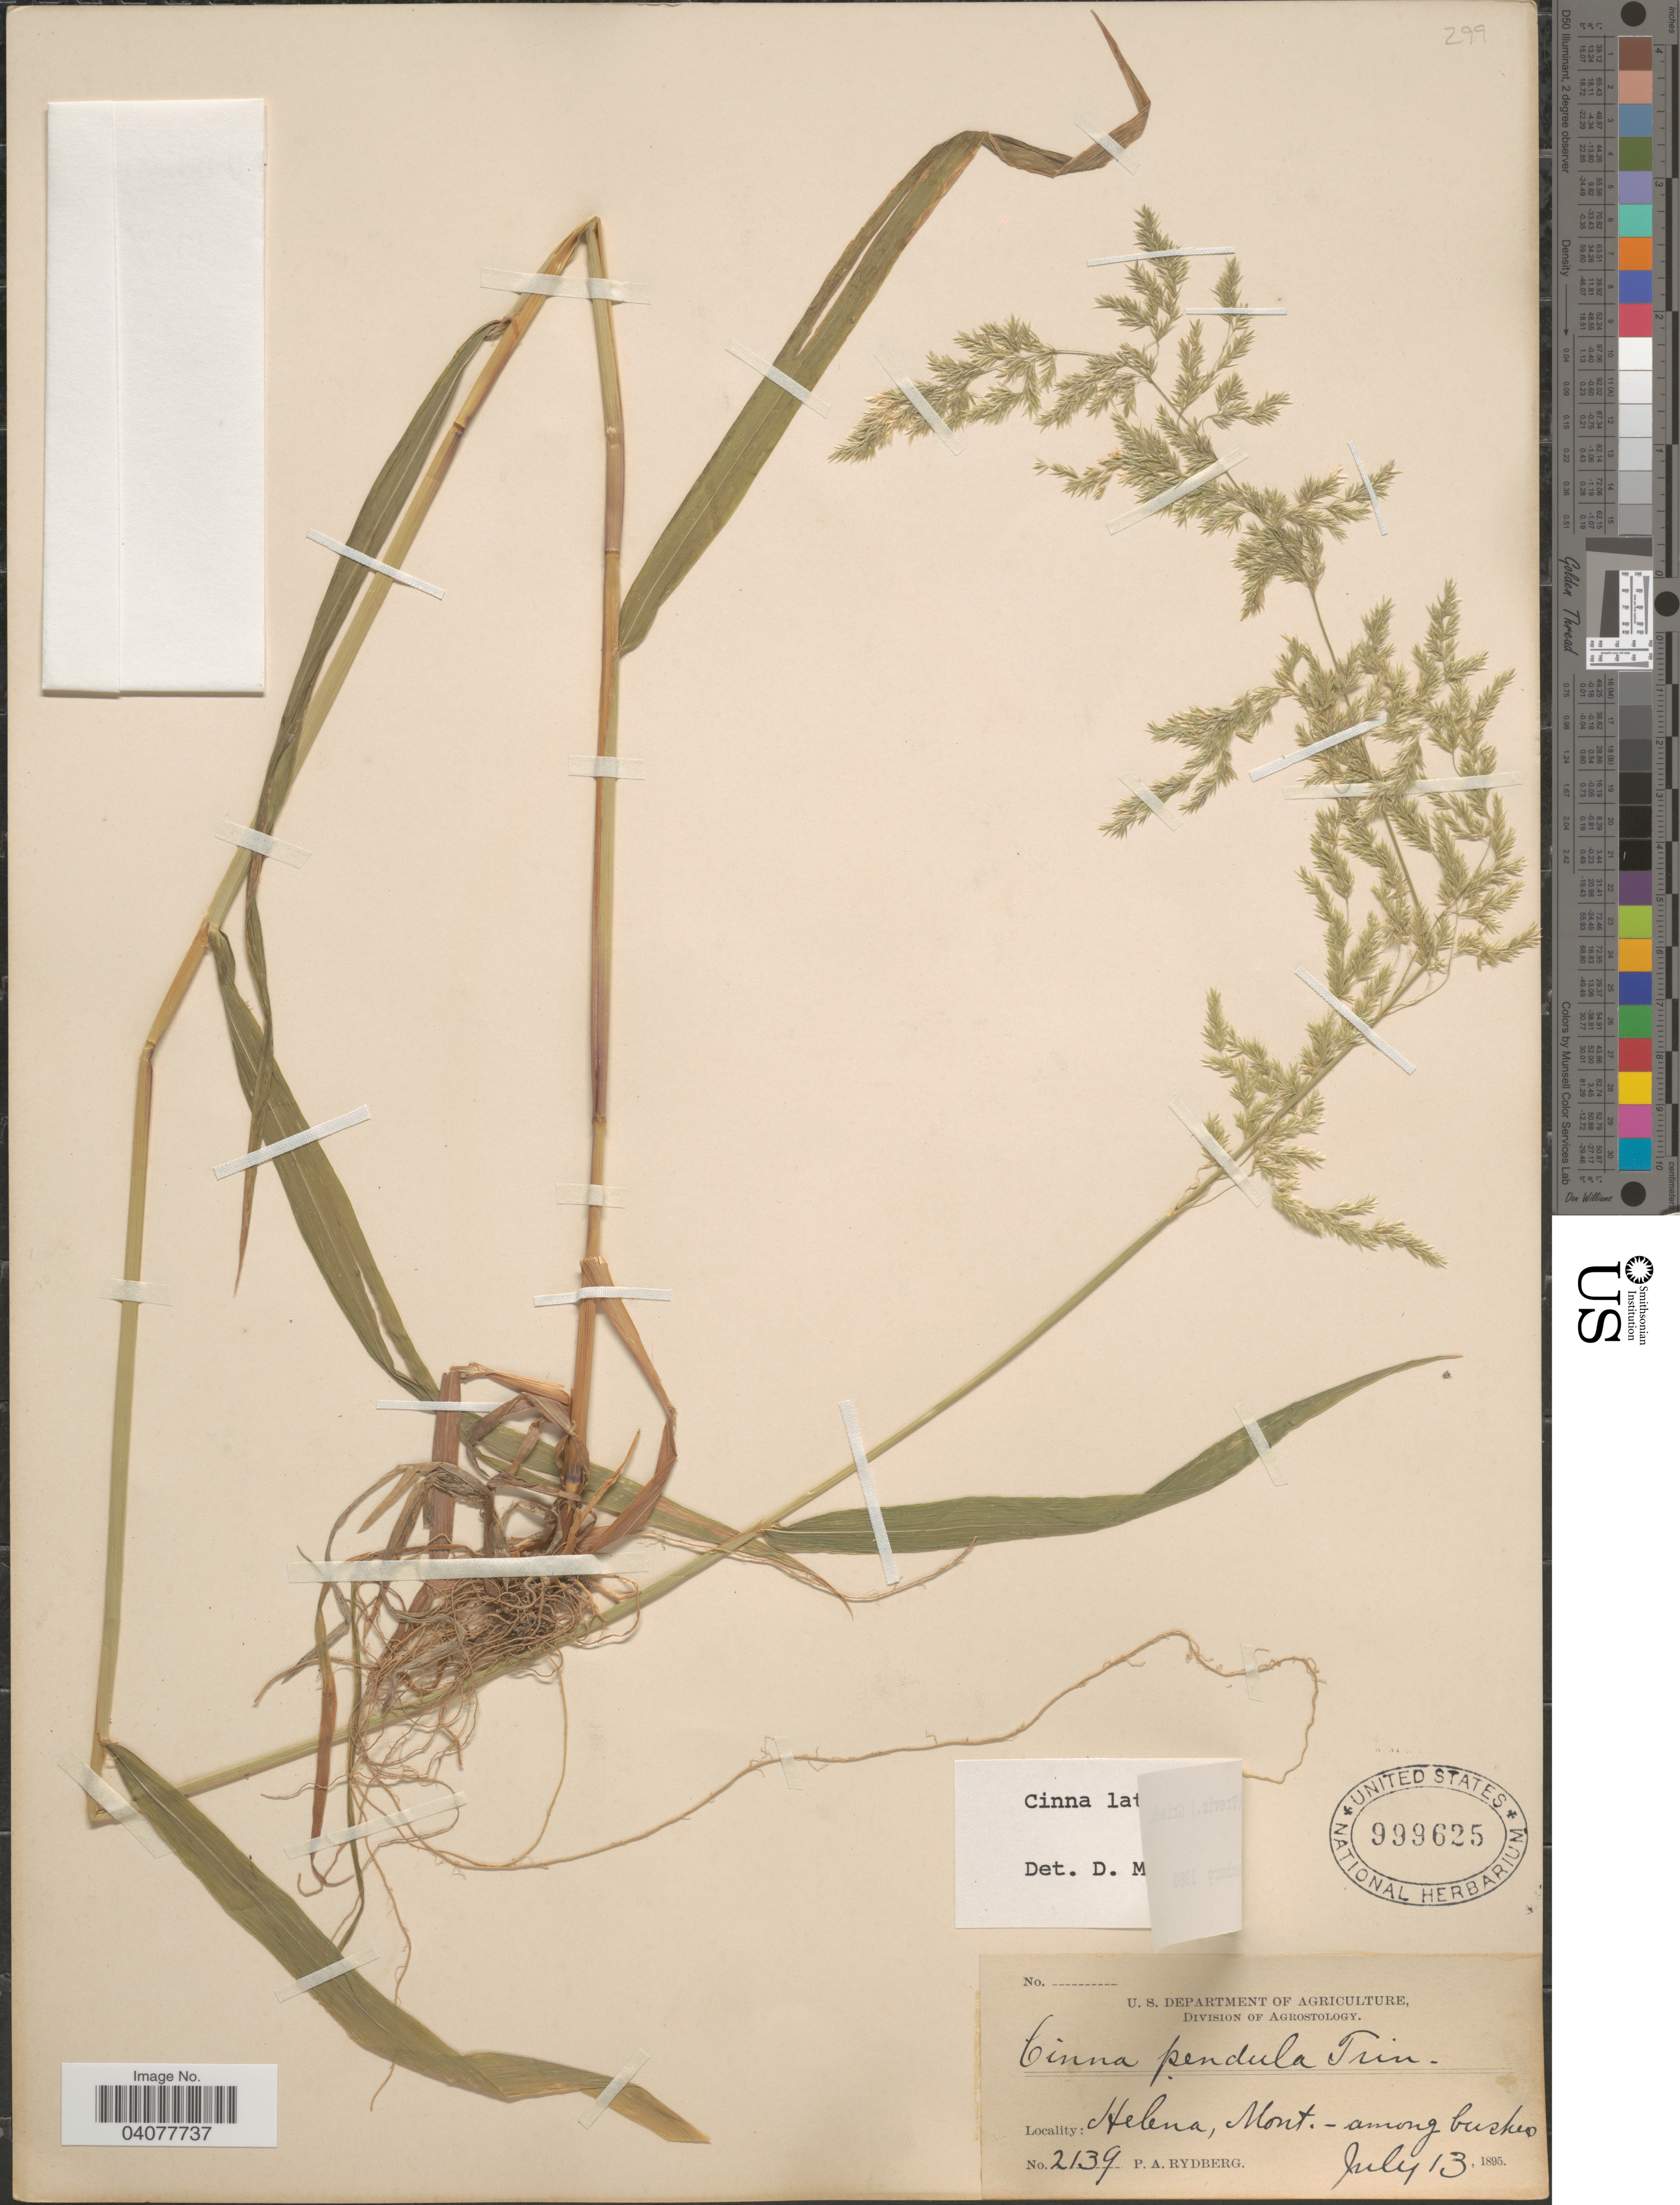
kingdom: Plantae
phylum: Tracheophyta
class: Liliopsida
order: Poales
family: Poaceae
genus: Cinna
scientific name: Cinna latifolia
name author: (Trevir. ex Goeppert) Griseb.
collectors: P. A. Rydberg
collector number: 2139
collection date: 1895-07-13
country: United States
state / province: Montana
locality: Helena.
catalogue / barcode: US 999625